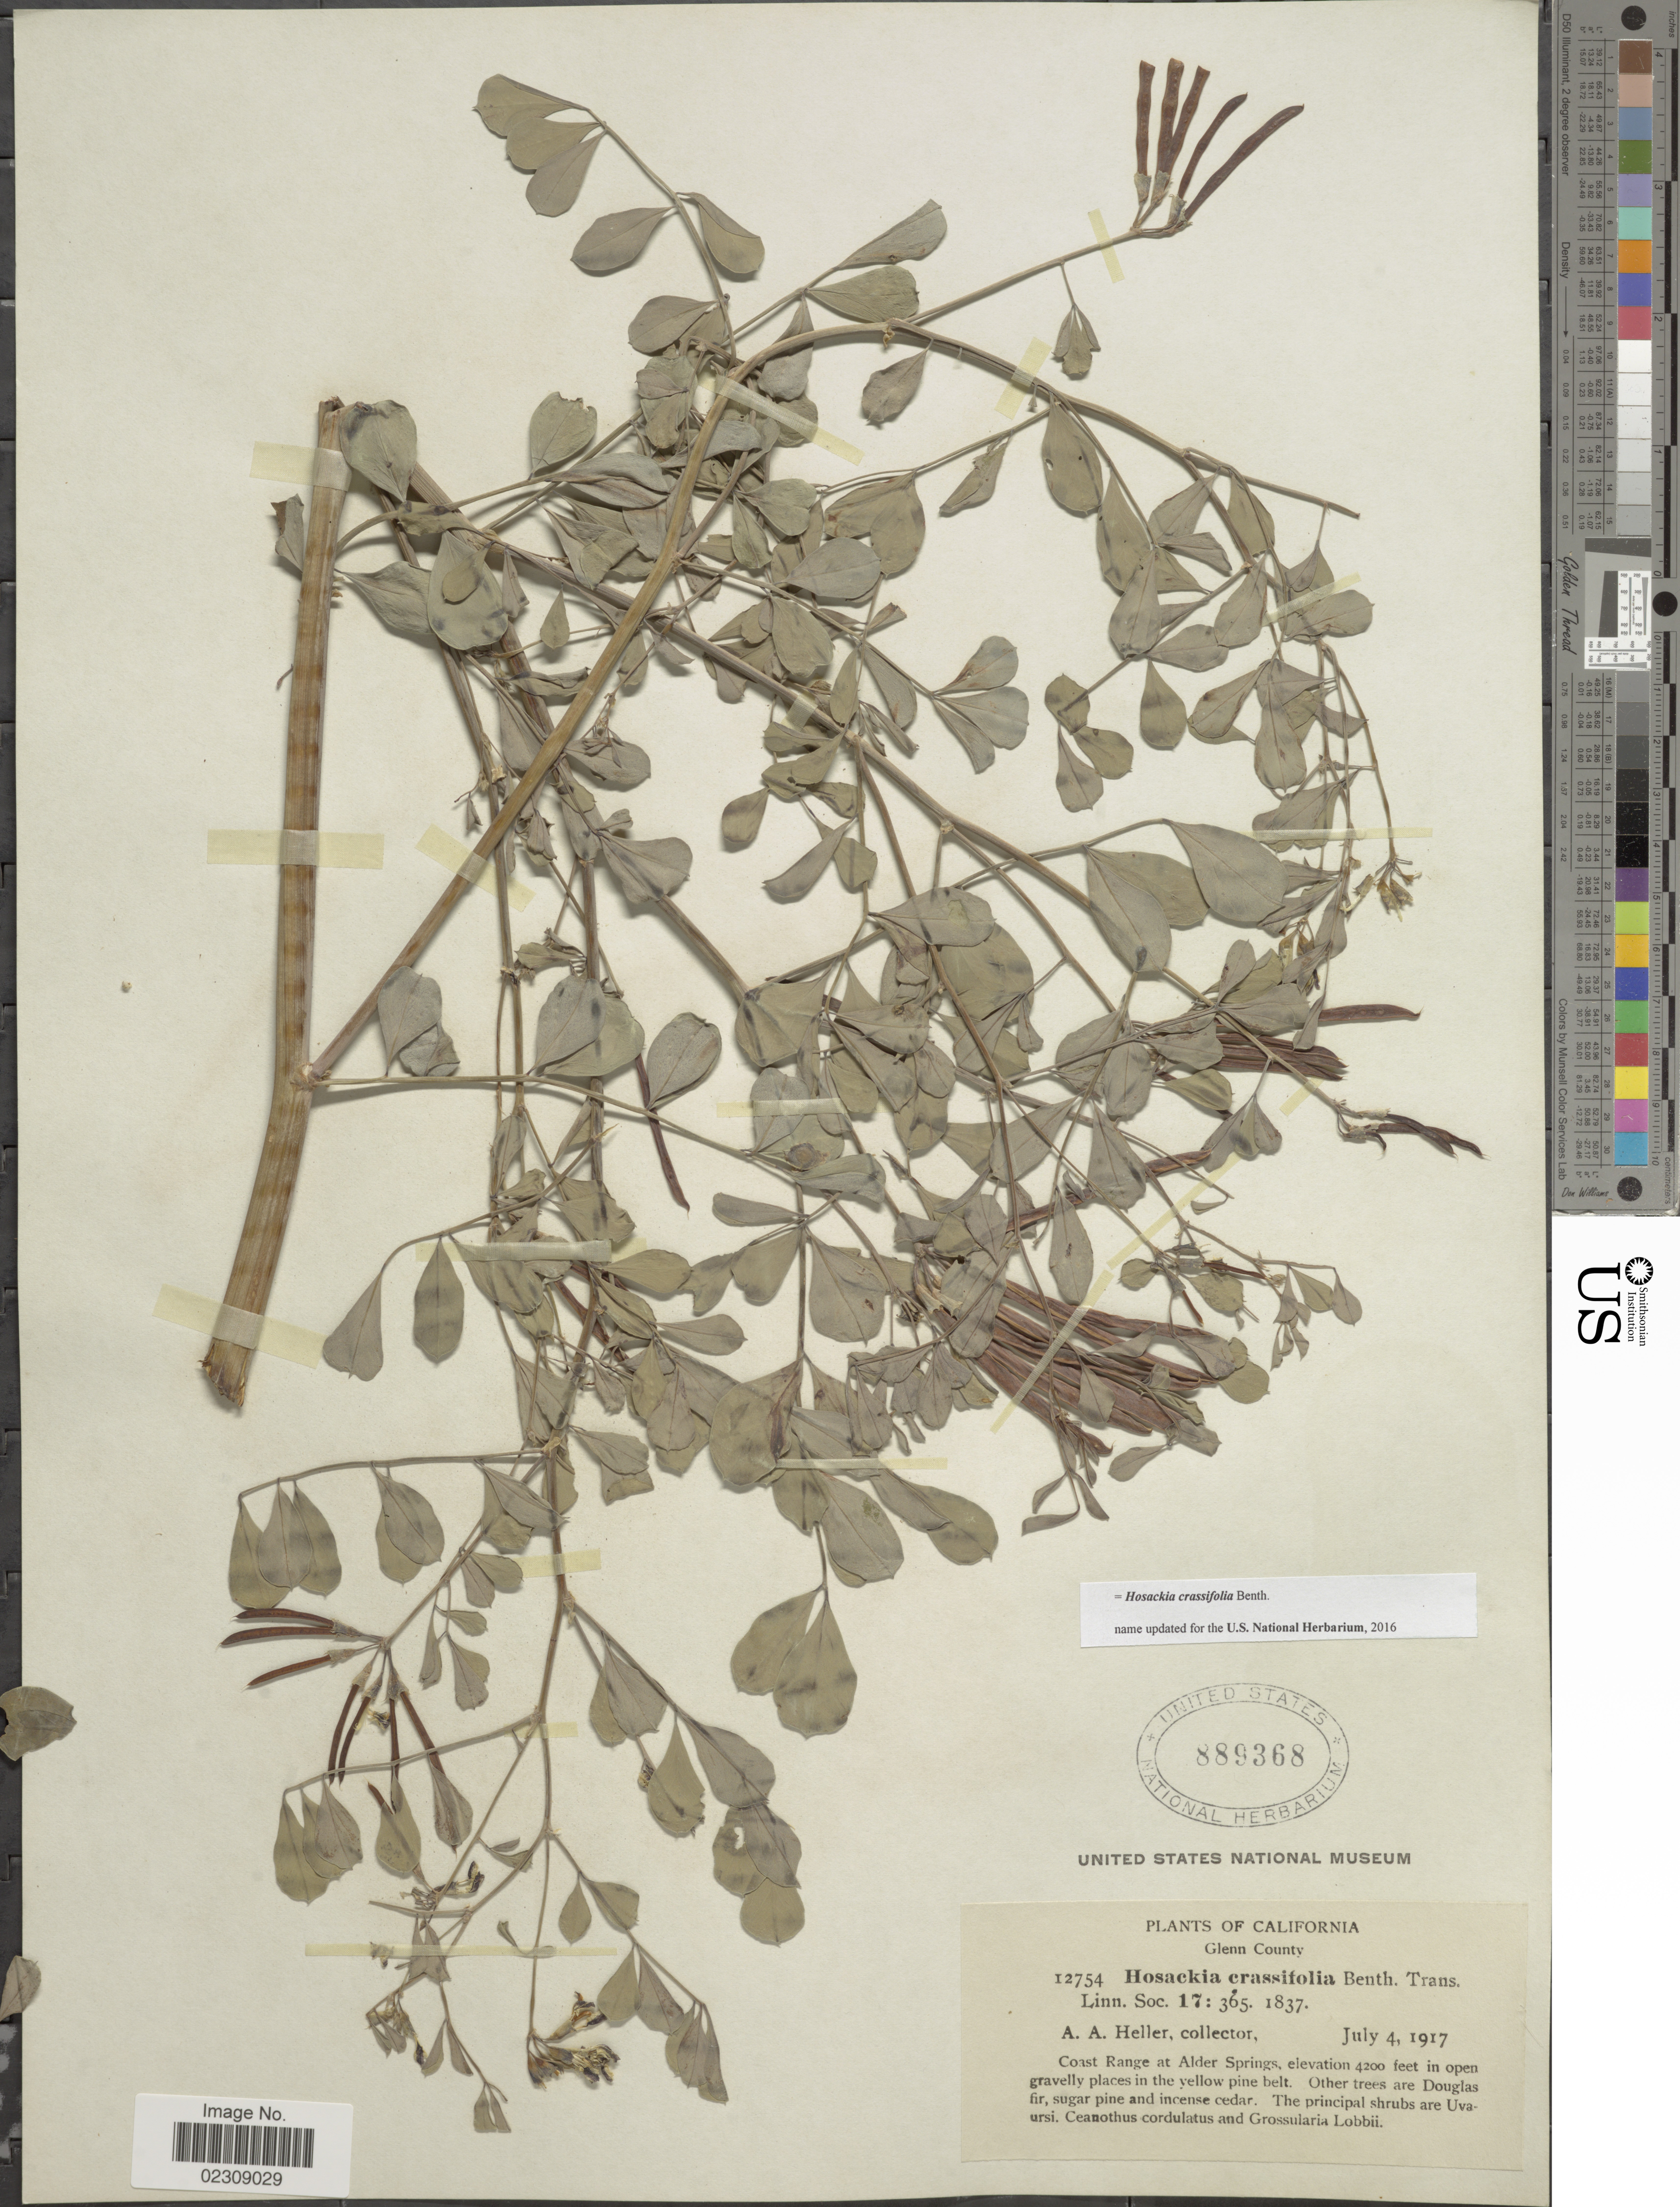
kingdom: Plantae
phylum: Tracheophyta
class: Magnoliopsida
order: Fabales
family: Fabaceae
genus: Hosackia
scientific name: Hosackia crassifolia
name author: Benth.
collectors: A. A. Heller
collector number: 12754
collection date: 1917-07-04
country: United States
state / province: California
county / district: Glenn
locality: Glenn County. Coast Range at Alder Springs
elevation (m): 1280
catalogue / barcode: US 889368